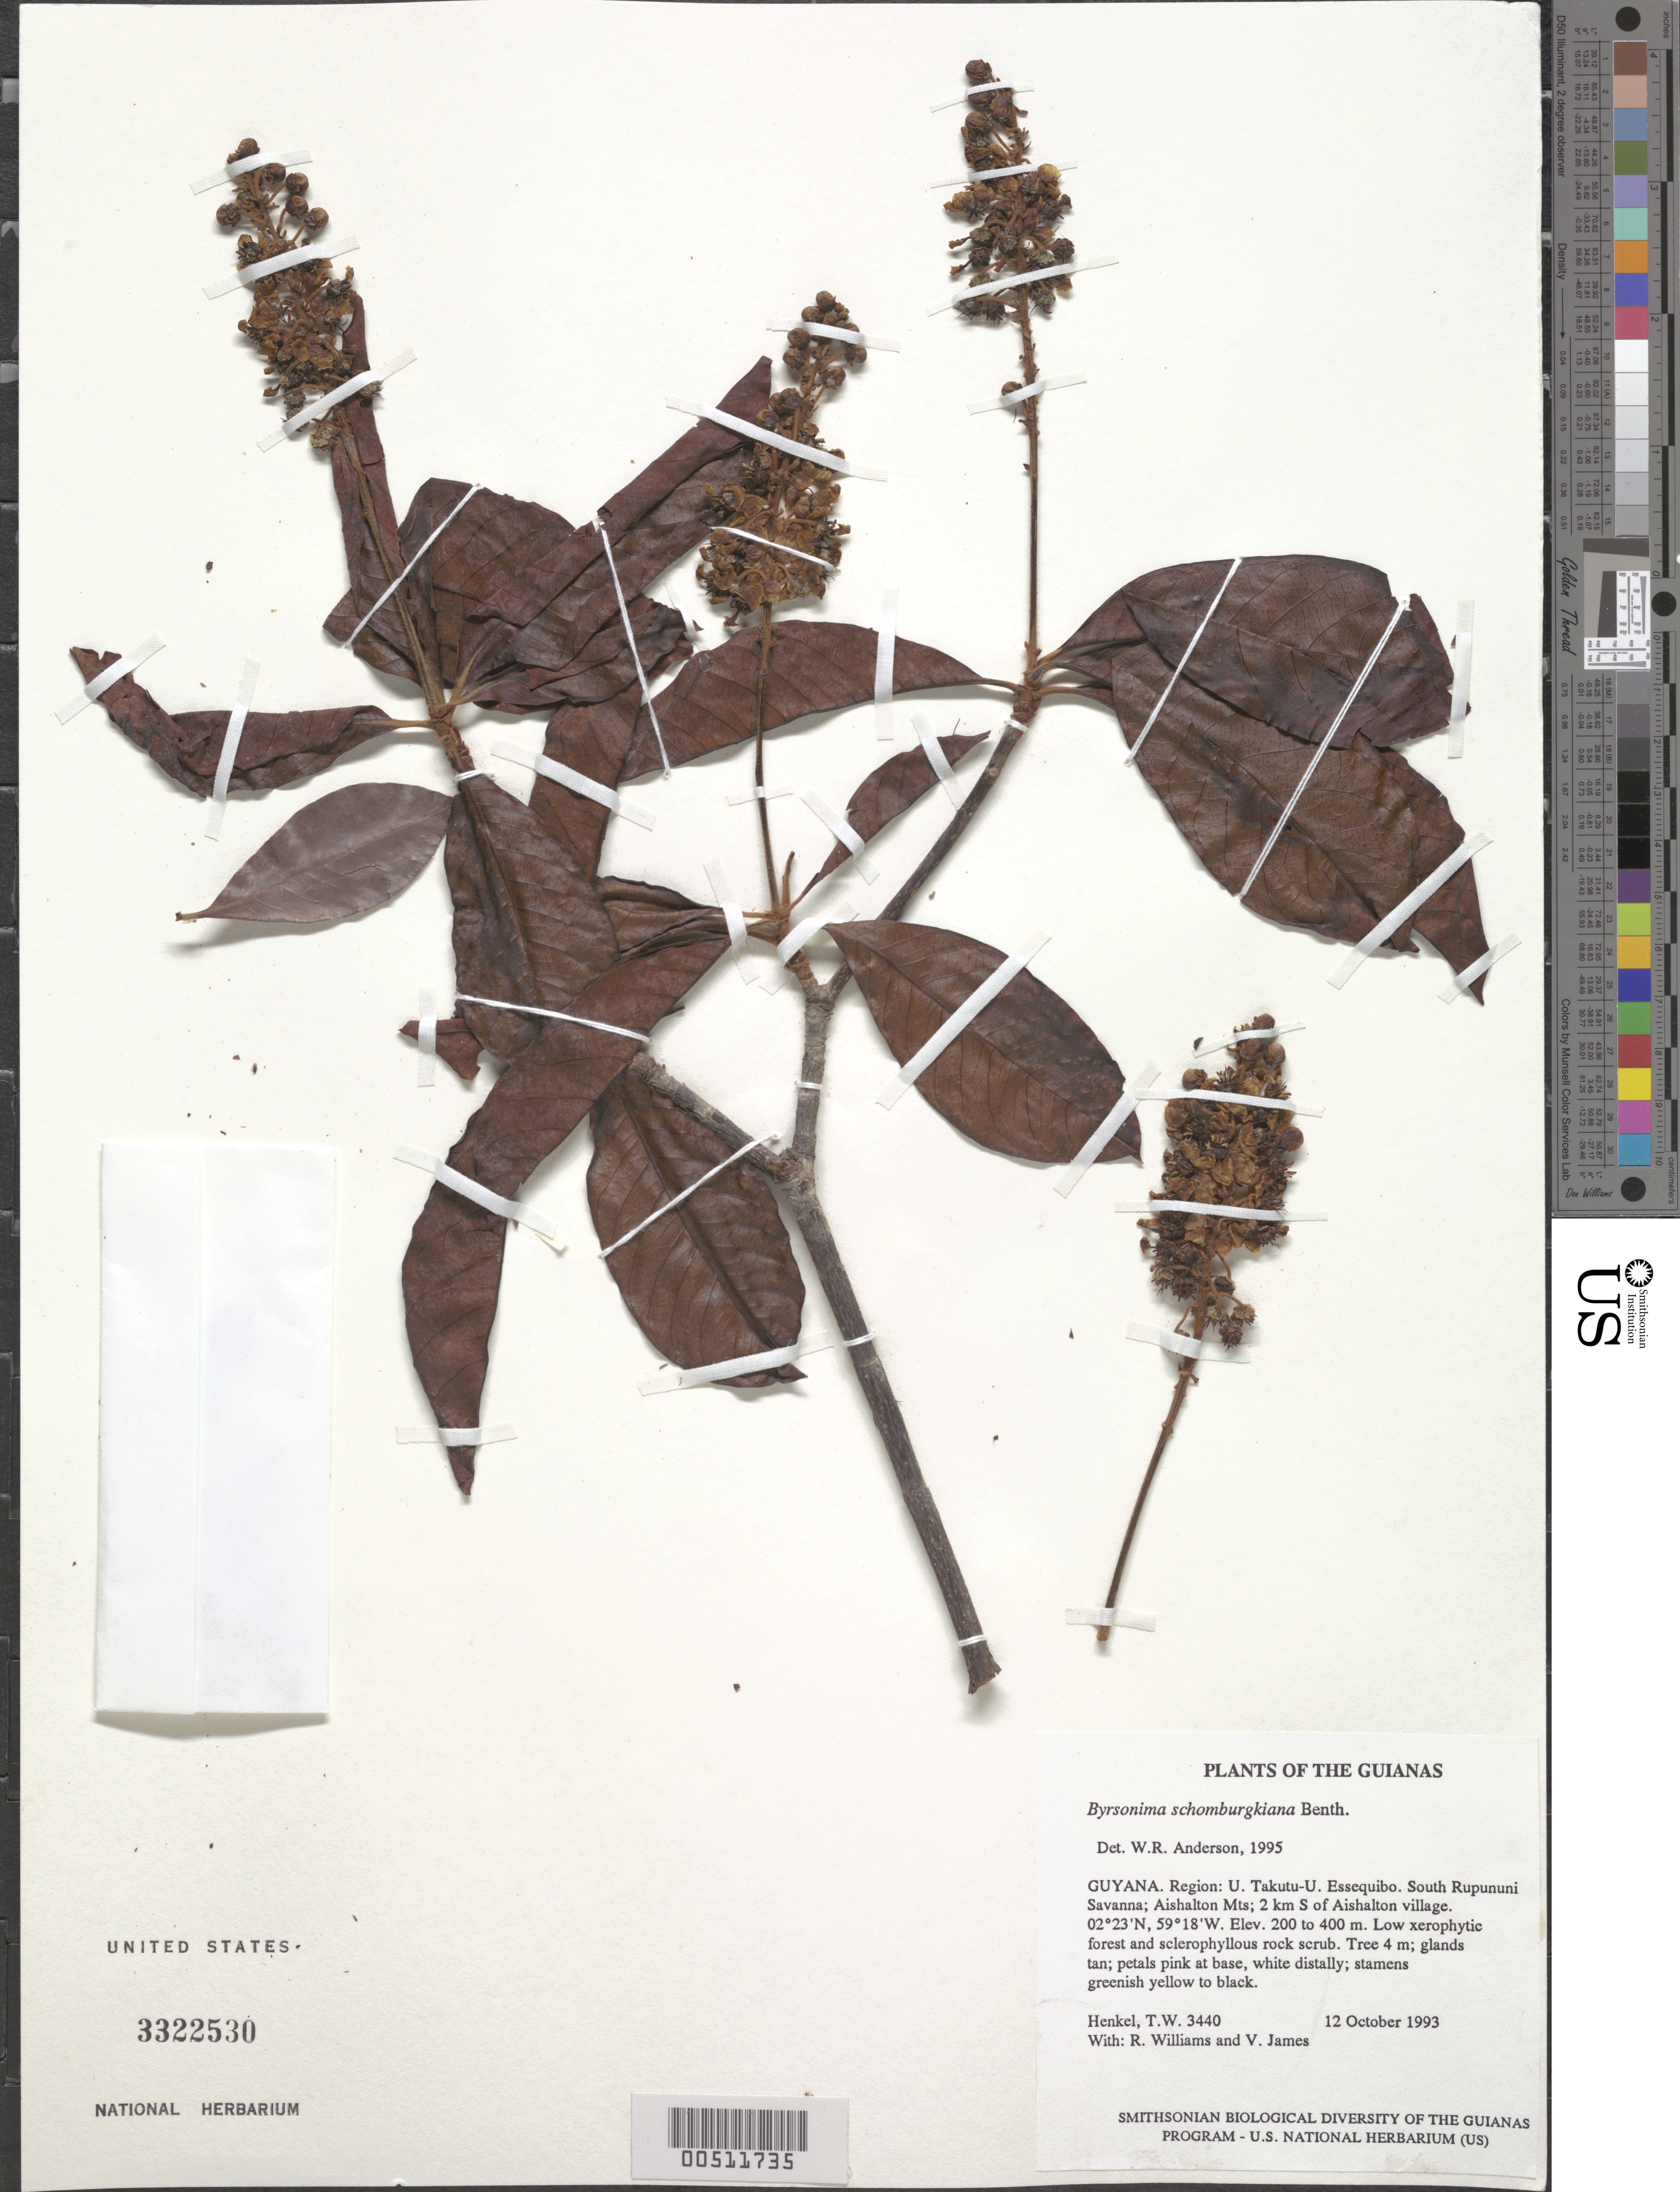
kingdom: Plantae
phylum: Tracheophyta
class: Magnoliopsida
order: Malpighiales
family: Malpighiaceae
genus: Byrsonima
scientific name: Byrsonima schomburgkiana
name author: Benth.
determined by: Anderson, W. R., (MICH), University of Michigan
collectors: T. Henkel, R. Williams & V. James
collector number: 3440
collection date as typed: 12 October 1993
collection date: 1993-10-12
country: Guyana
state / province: U. Takutu-U. Essequibo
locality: South Rupununi Savanna; Aishalton Mts; 2 km S of Aishalton village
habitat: Low xerophytic forest and sclerophyllous rock scrub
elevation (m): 200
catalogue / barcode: US 3322530